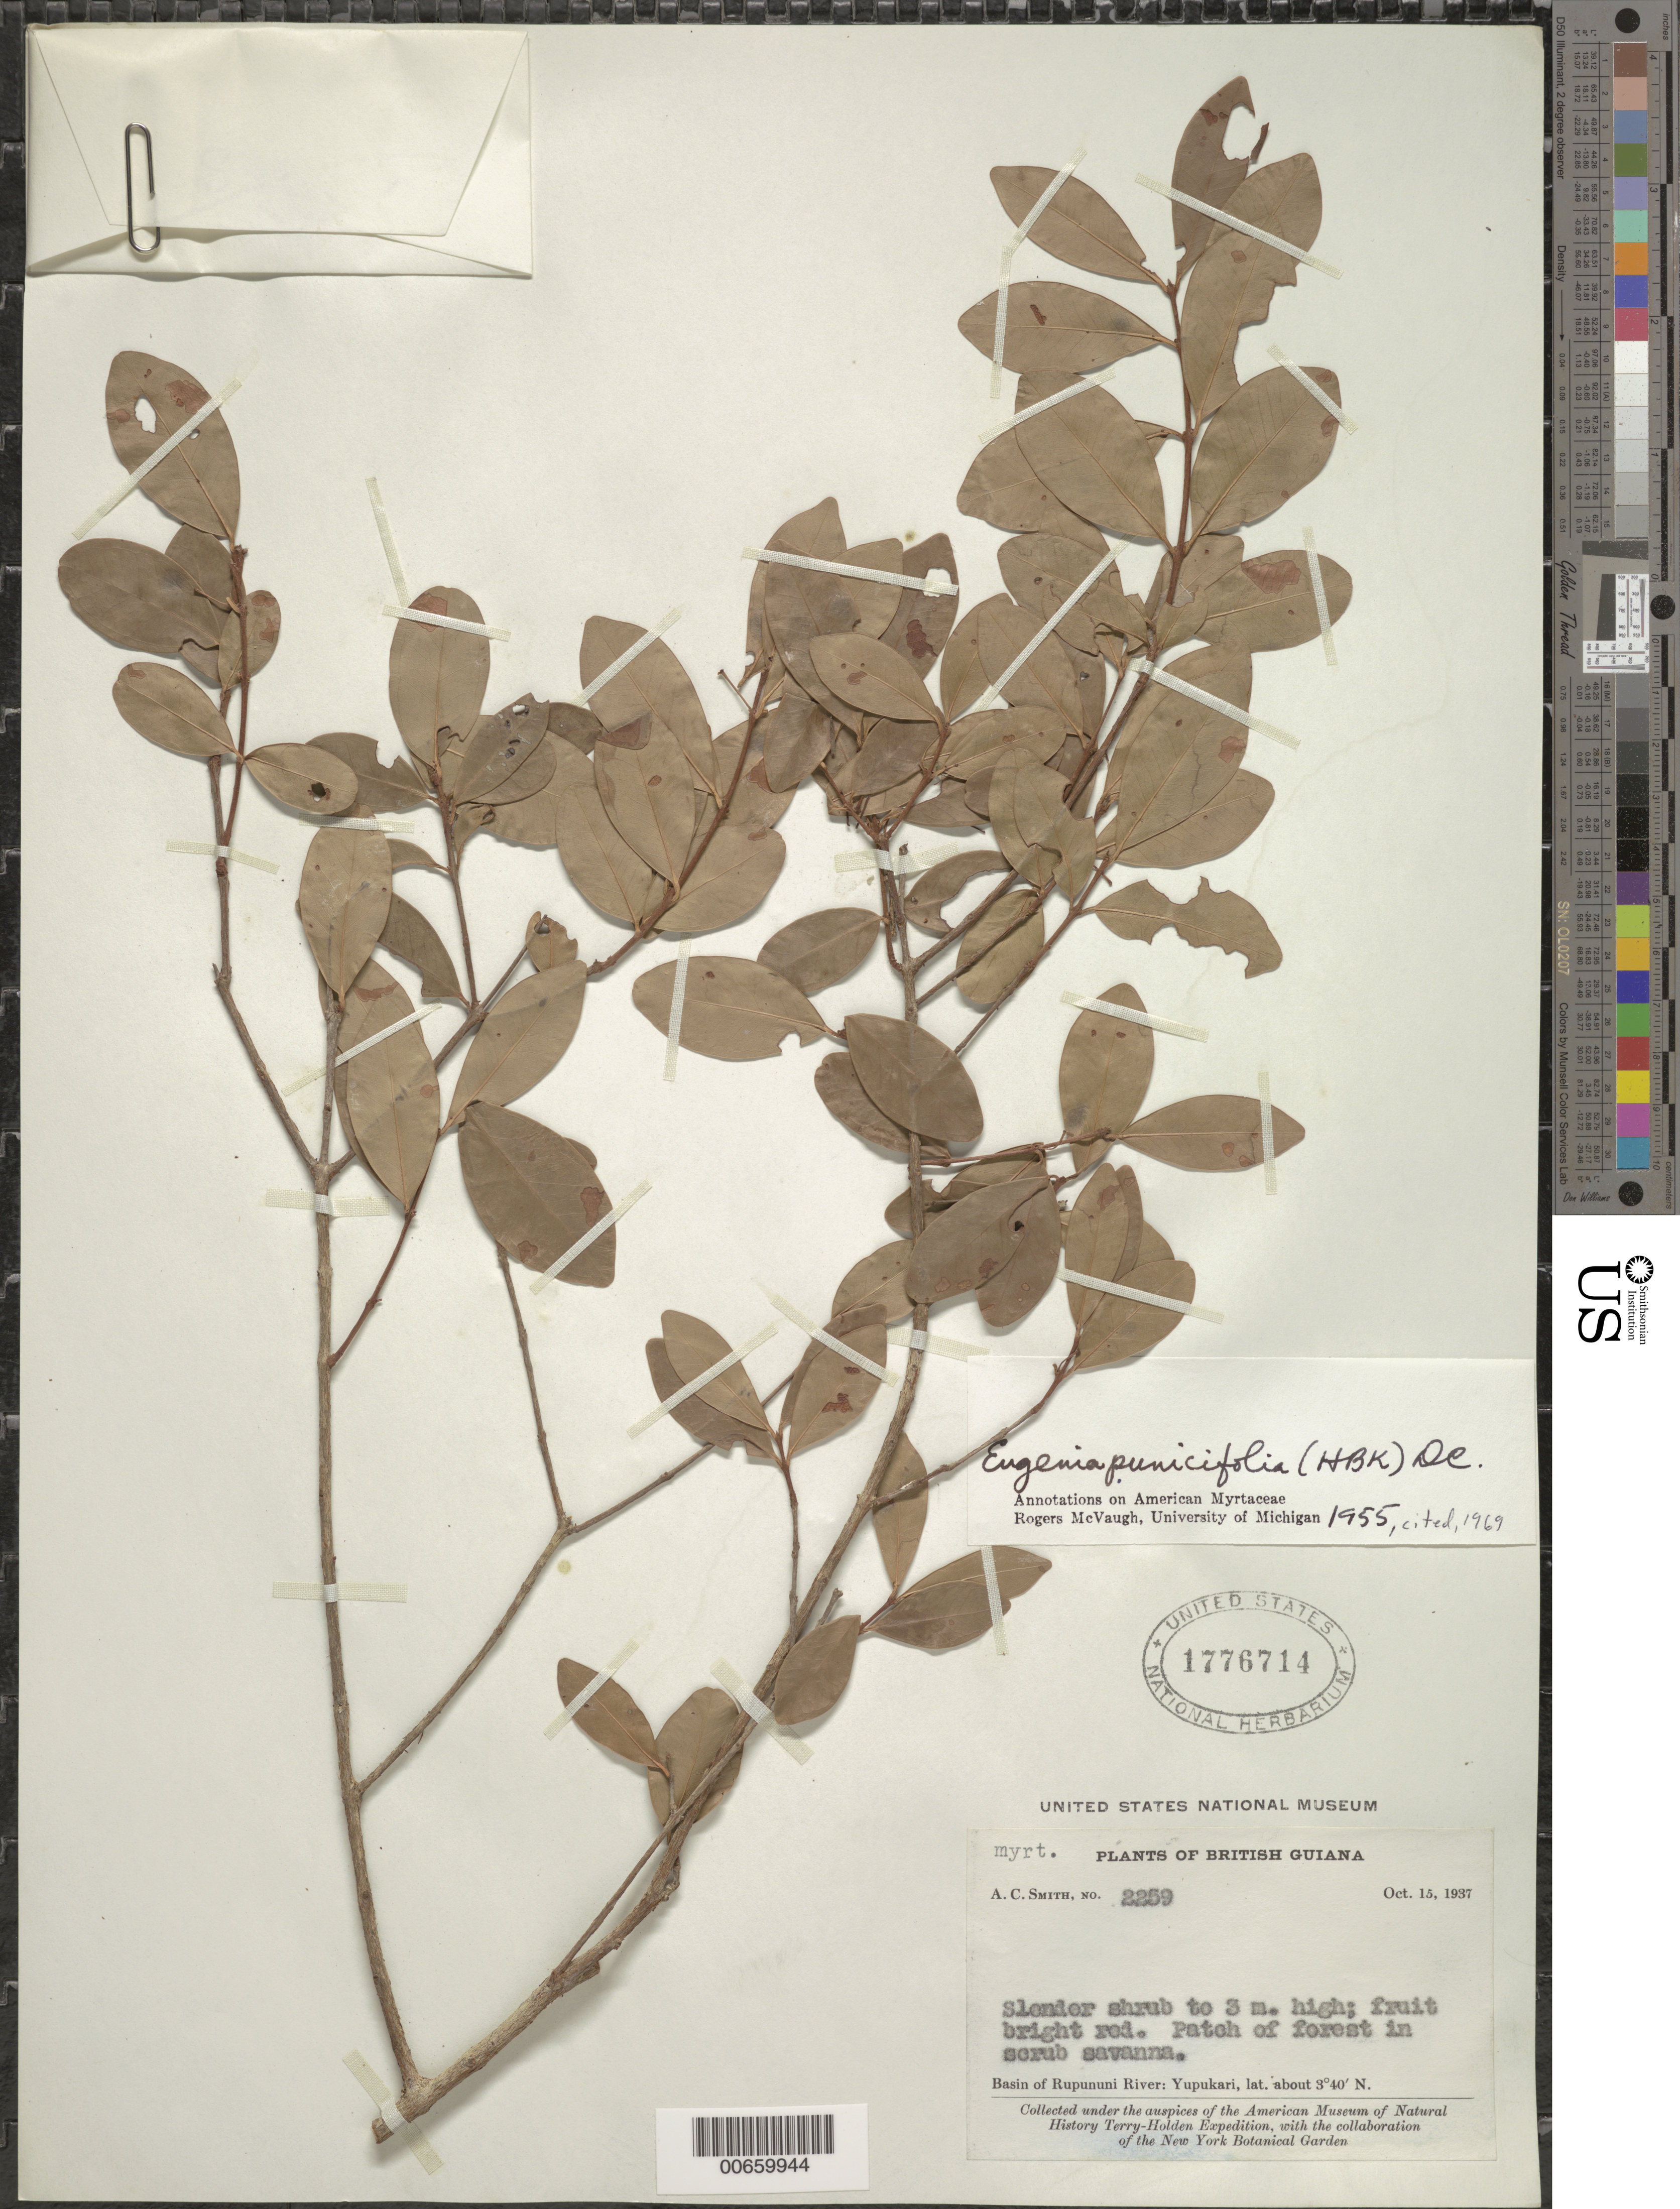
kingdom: Plantae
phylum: Tracheophyta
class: Magnoliopsida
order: Myrtales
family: Myrtaceae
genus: Eugenia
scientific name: Eugenia punicifolia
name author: (Kunth) DC.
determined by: McVaugh, R.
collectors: A. C. Smith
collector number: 2259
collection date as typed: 15-Oct-37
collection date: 1937-10-15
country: Guyana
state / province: U. Takutu-U. Essequibo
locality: Yupukari, Rupununi River basin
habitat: Forest in scrub savanna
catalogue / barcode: US 1776714